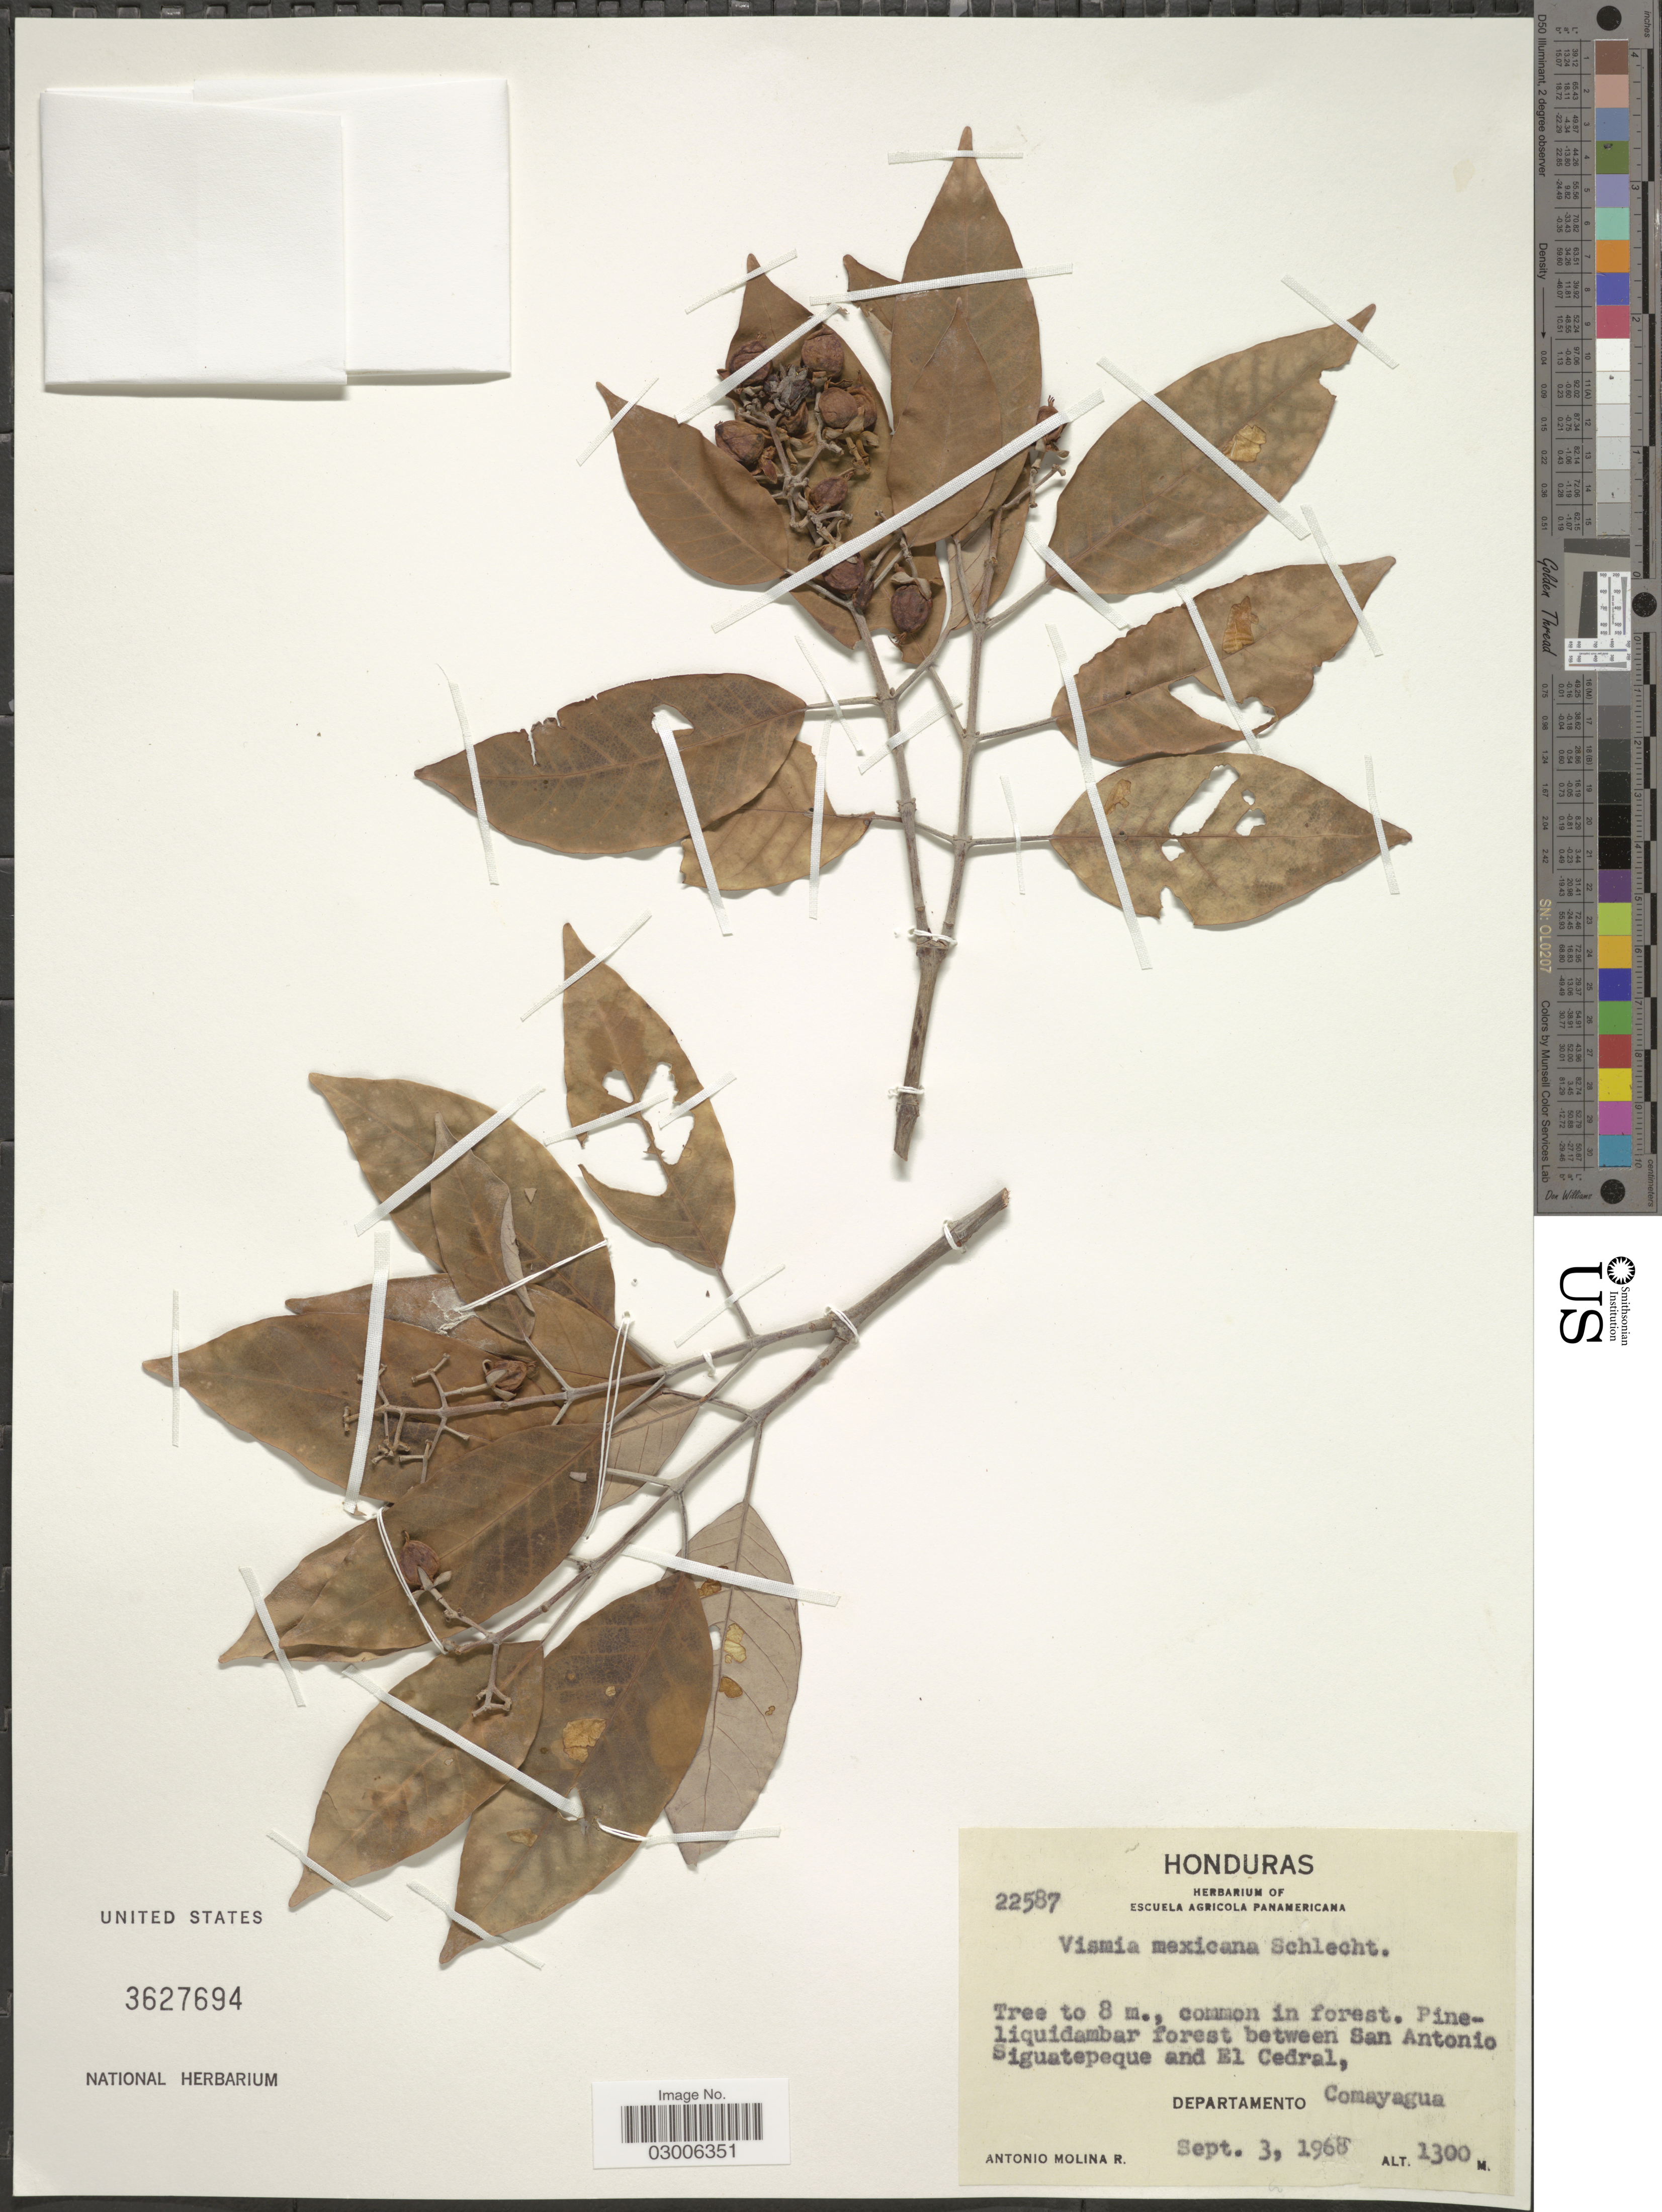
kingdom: Plantae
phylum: Tracheophyta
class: Magnoliopsida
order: Malpighiales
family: Hypericaceae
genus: Vismia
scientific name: Vismia mexicana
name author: Schltdl.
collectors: A. Molina R.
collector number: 22587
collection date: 1968-09-03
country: Honduras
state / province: Comayagua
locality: Forest between San Antonio Siguatepeque and El Cedral, Departamento Comayagua.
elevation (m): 1300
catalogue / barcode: US 3627694